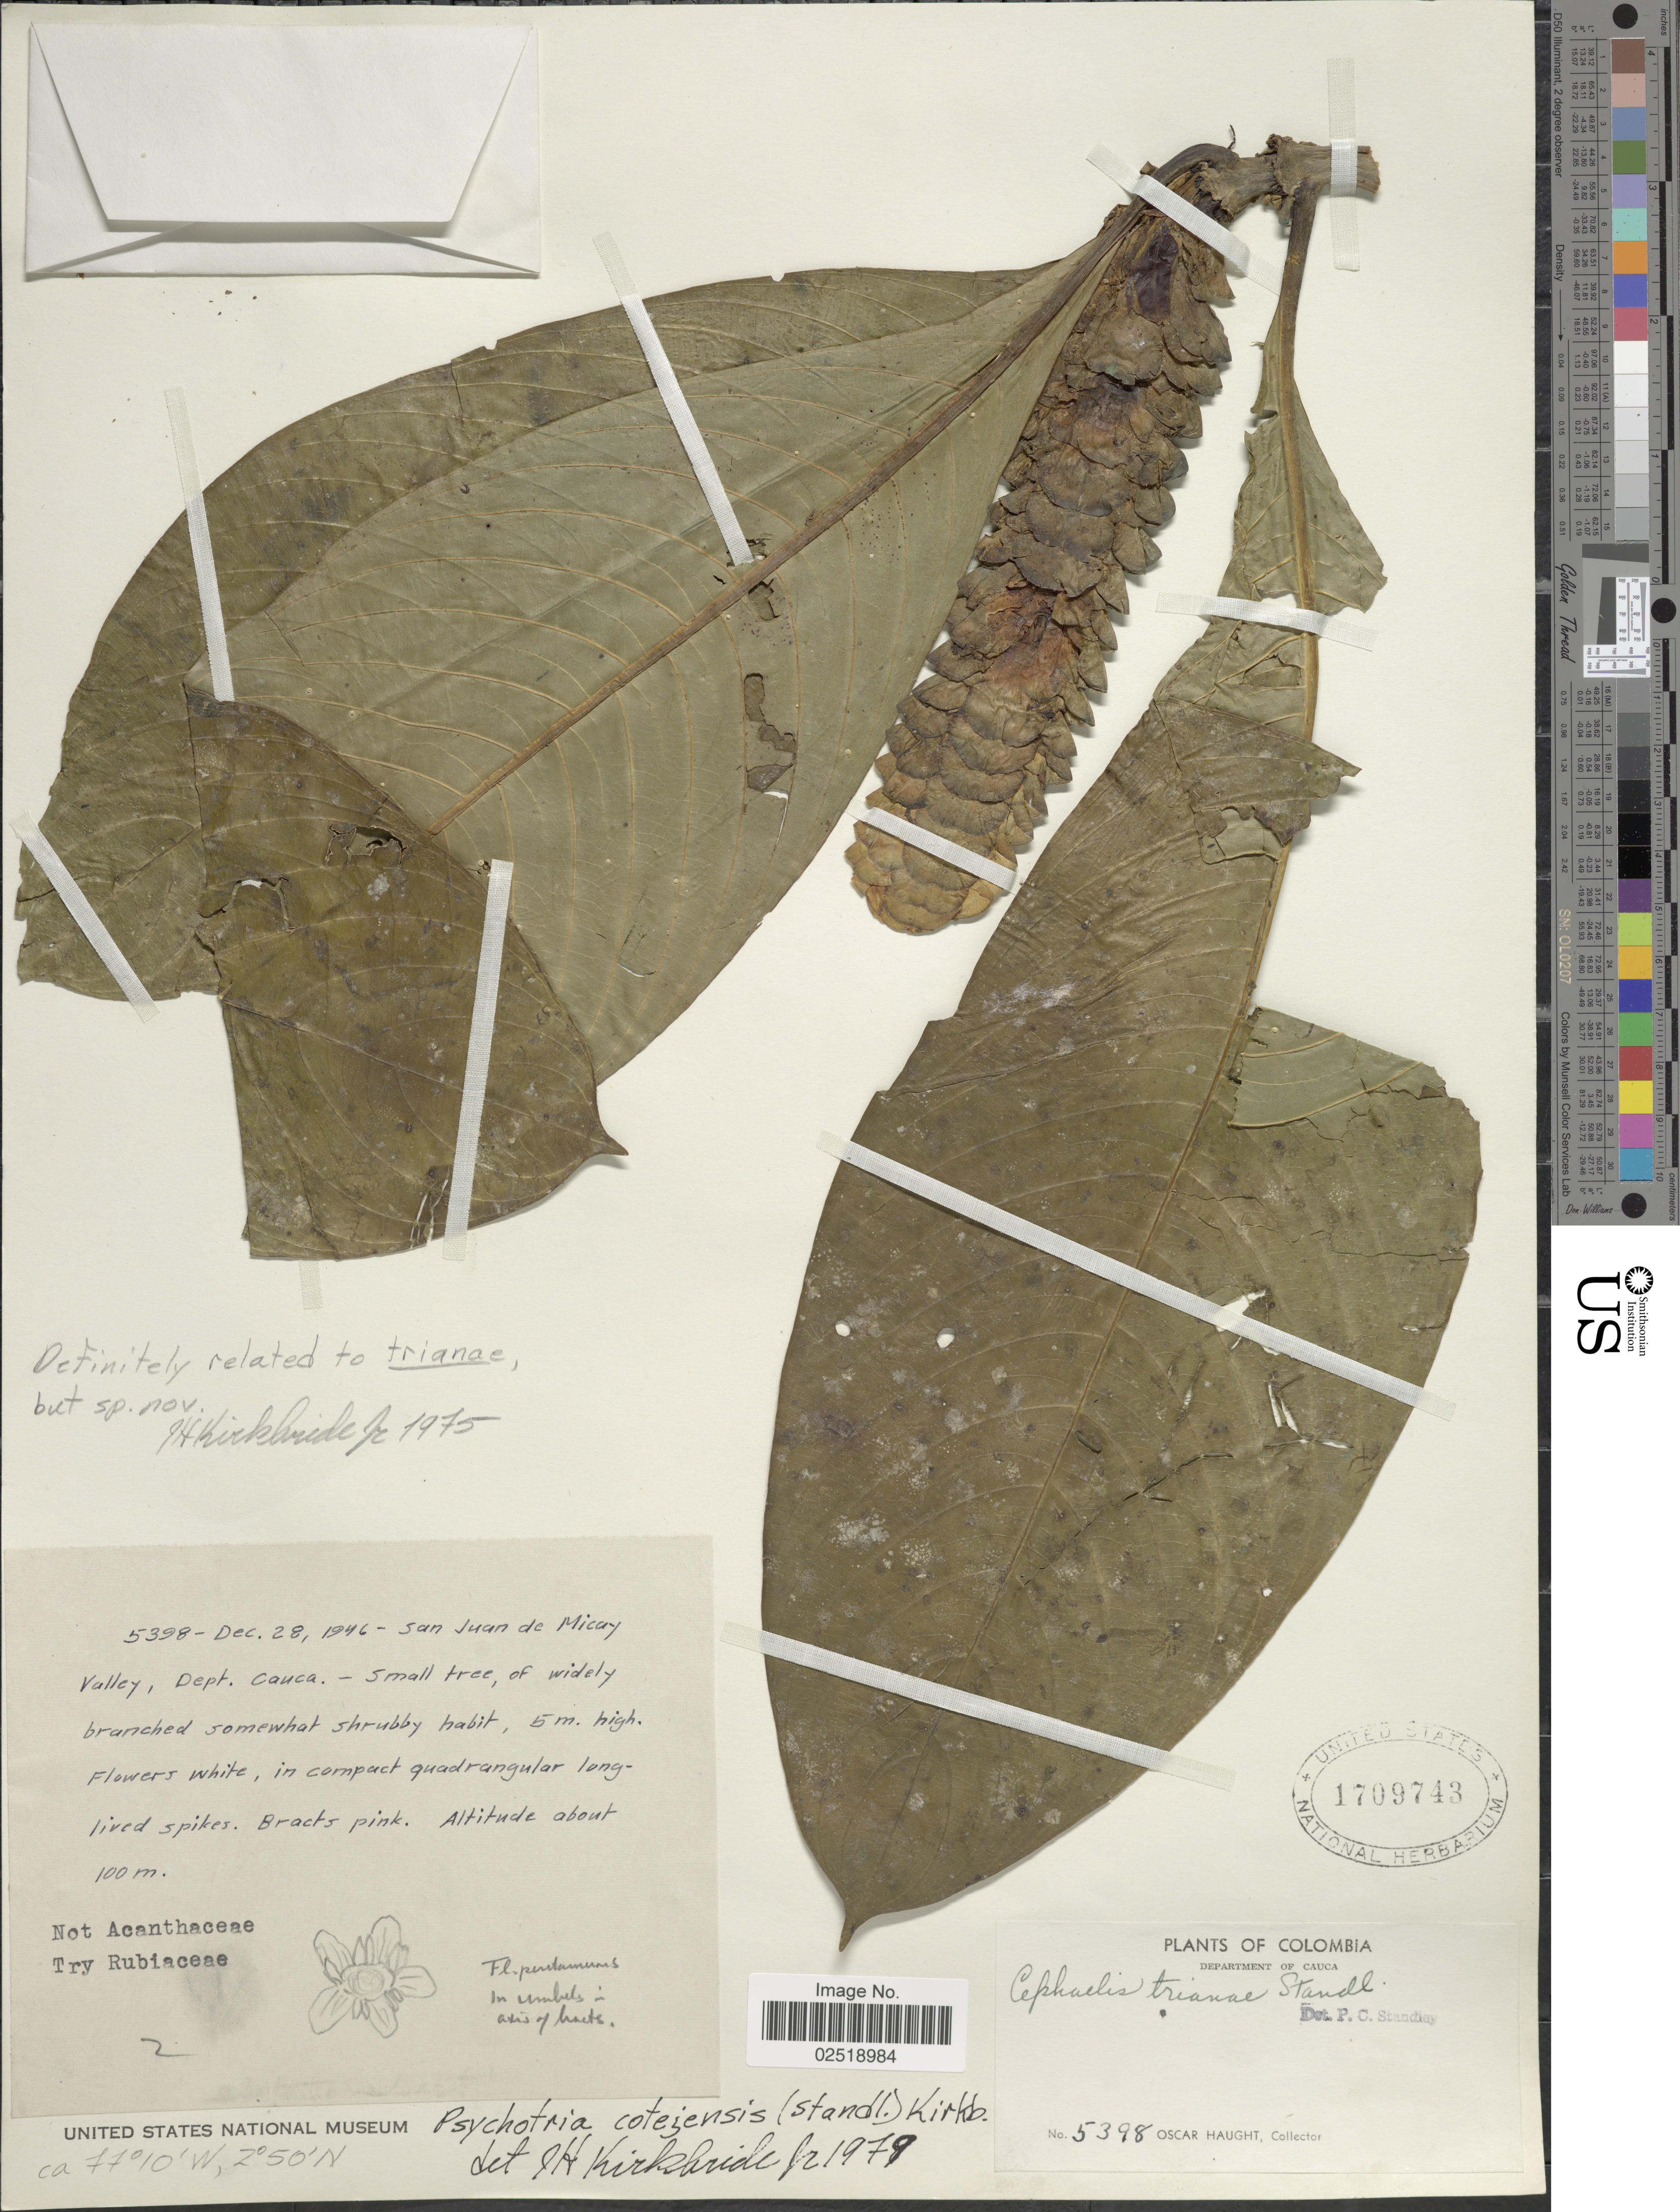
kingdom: Plantae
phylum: Tracheophyta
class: Magnoliopsida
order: Gentianales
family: Rubiaceae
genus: Psychotria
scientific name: Psychotria cotejensis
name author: (Standl.) J.H. Kirkbr.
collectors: O. Haught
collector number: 5398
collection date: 1946-12-28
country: Colombia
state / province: Cauca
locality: San Juan de Micay Valley, Department of Cauca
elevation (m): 100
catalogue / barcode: US 1709743